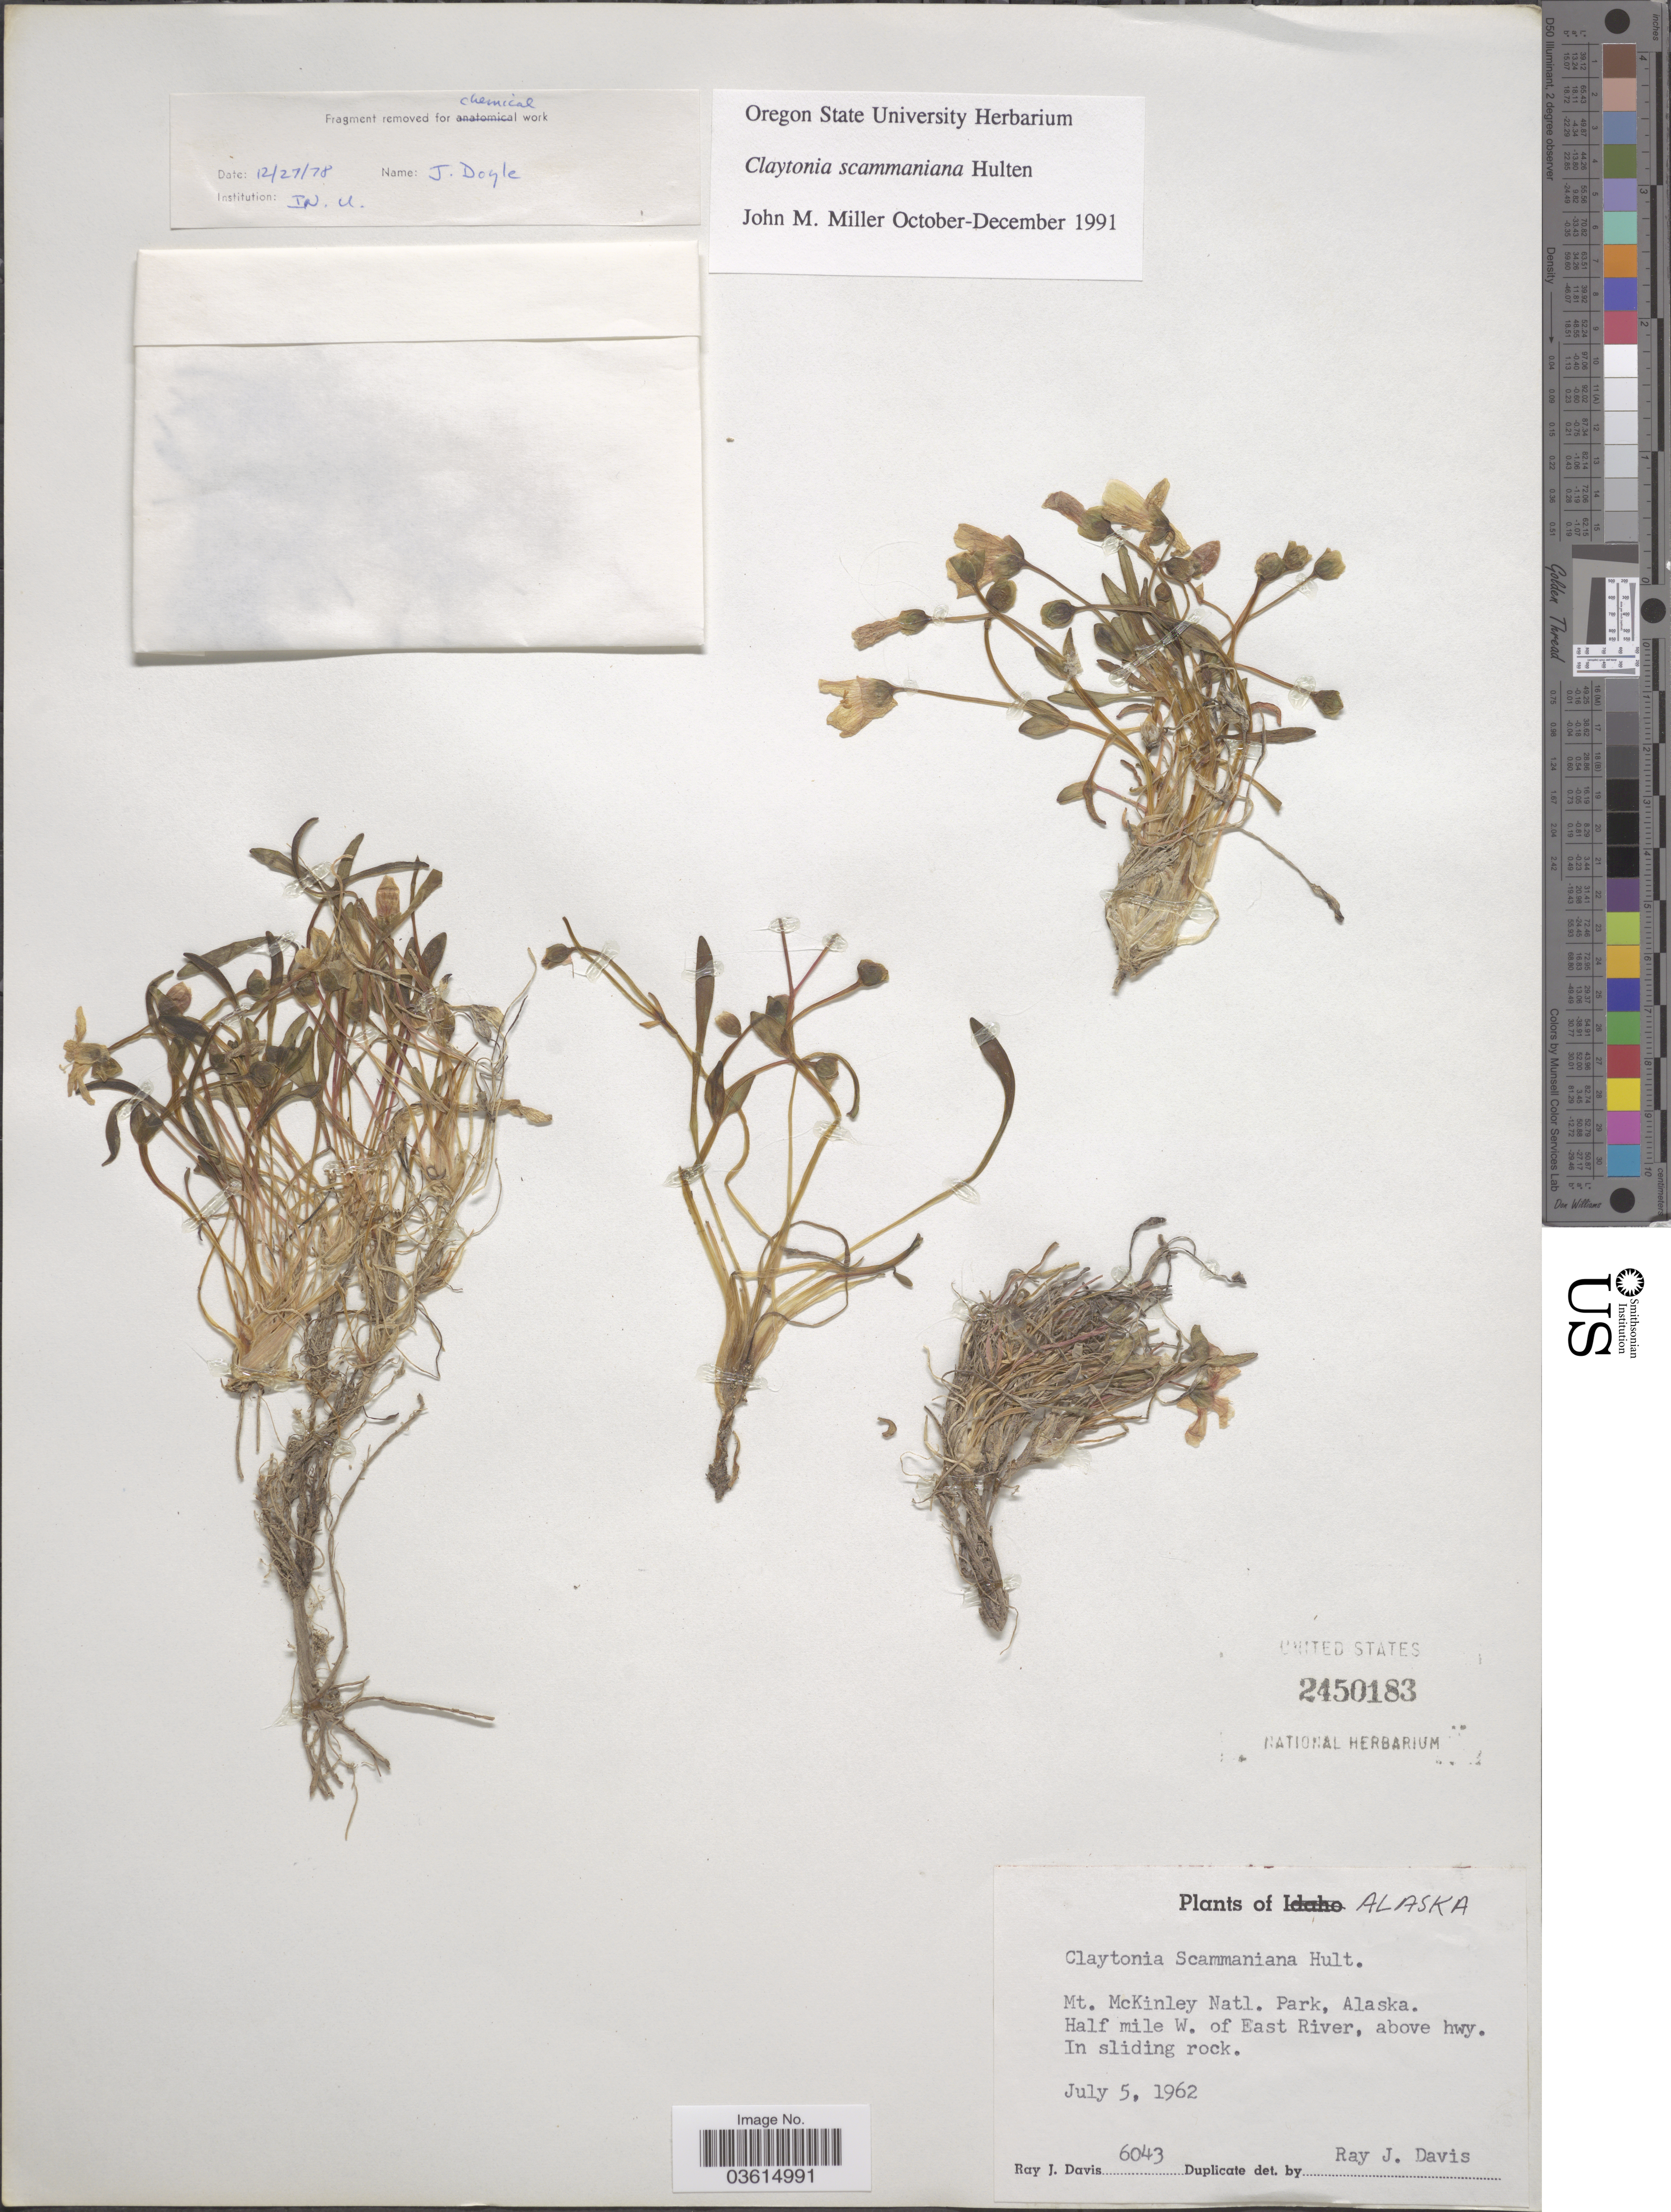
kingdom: Plantae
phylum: Tracheophyta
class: Magnoliopsida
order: Caryophyllales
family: Montiaceae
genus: Claytonia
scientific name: Claytonia scammaniana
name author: Hultén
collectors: R. Davis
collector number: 6043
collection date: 1962-07-05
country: United States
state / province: Alaska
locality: Mt. McKinley Natl. Park. Half mile W. of East River, above hwy.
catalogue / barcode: US 2450183